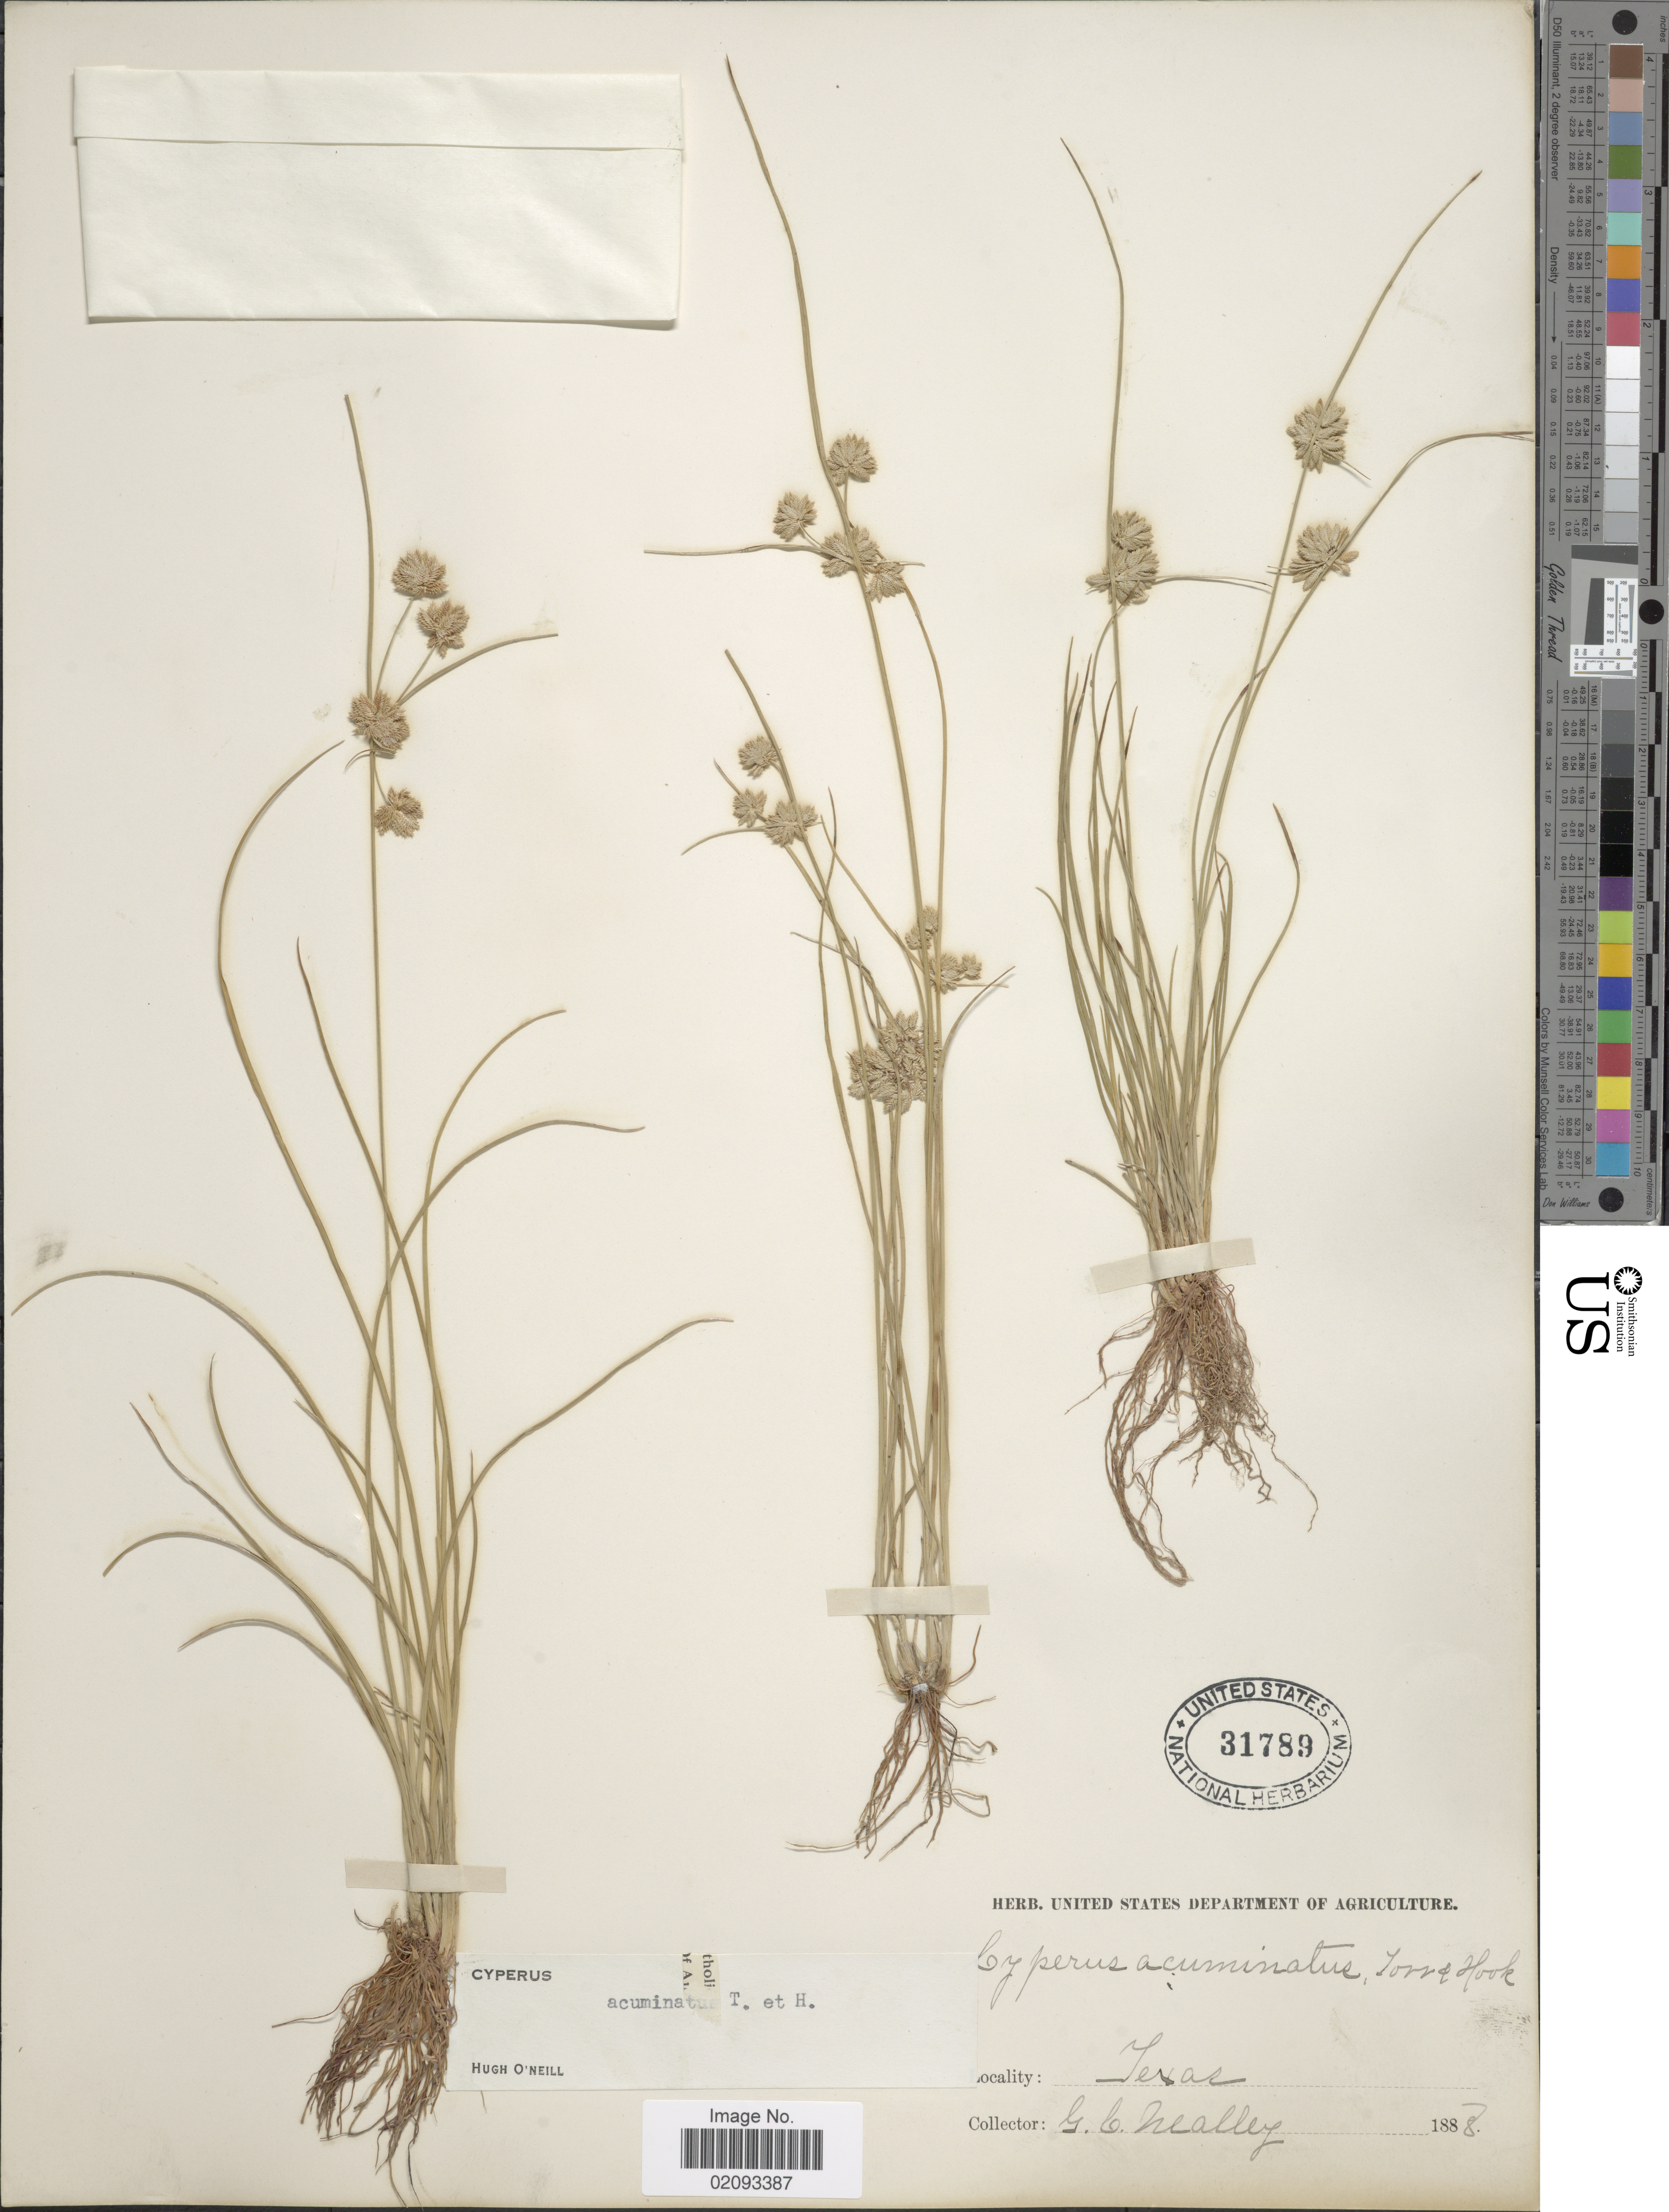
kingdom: Plantae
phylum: Tracheophyta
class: Liliopsida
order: Poales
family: Cyperaceae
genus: Cyperus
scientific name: Cyperus acuminatus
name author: Torr. & Hook.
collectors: G. C. Nealley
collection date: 1888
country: United States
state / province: Texas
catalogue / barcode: US 31789